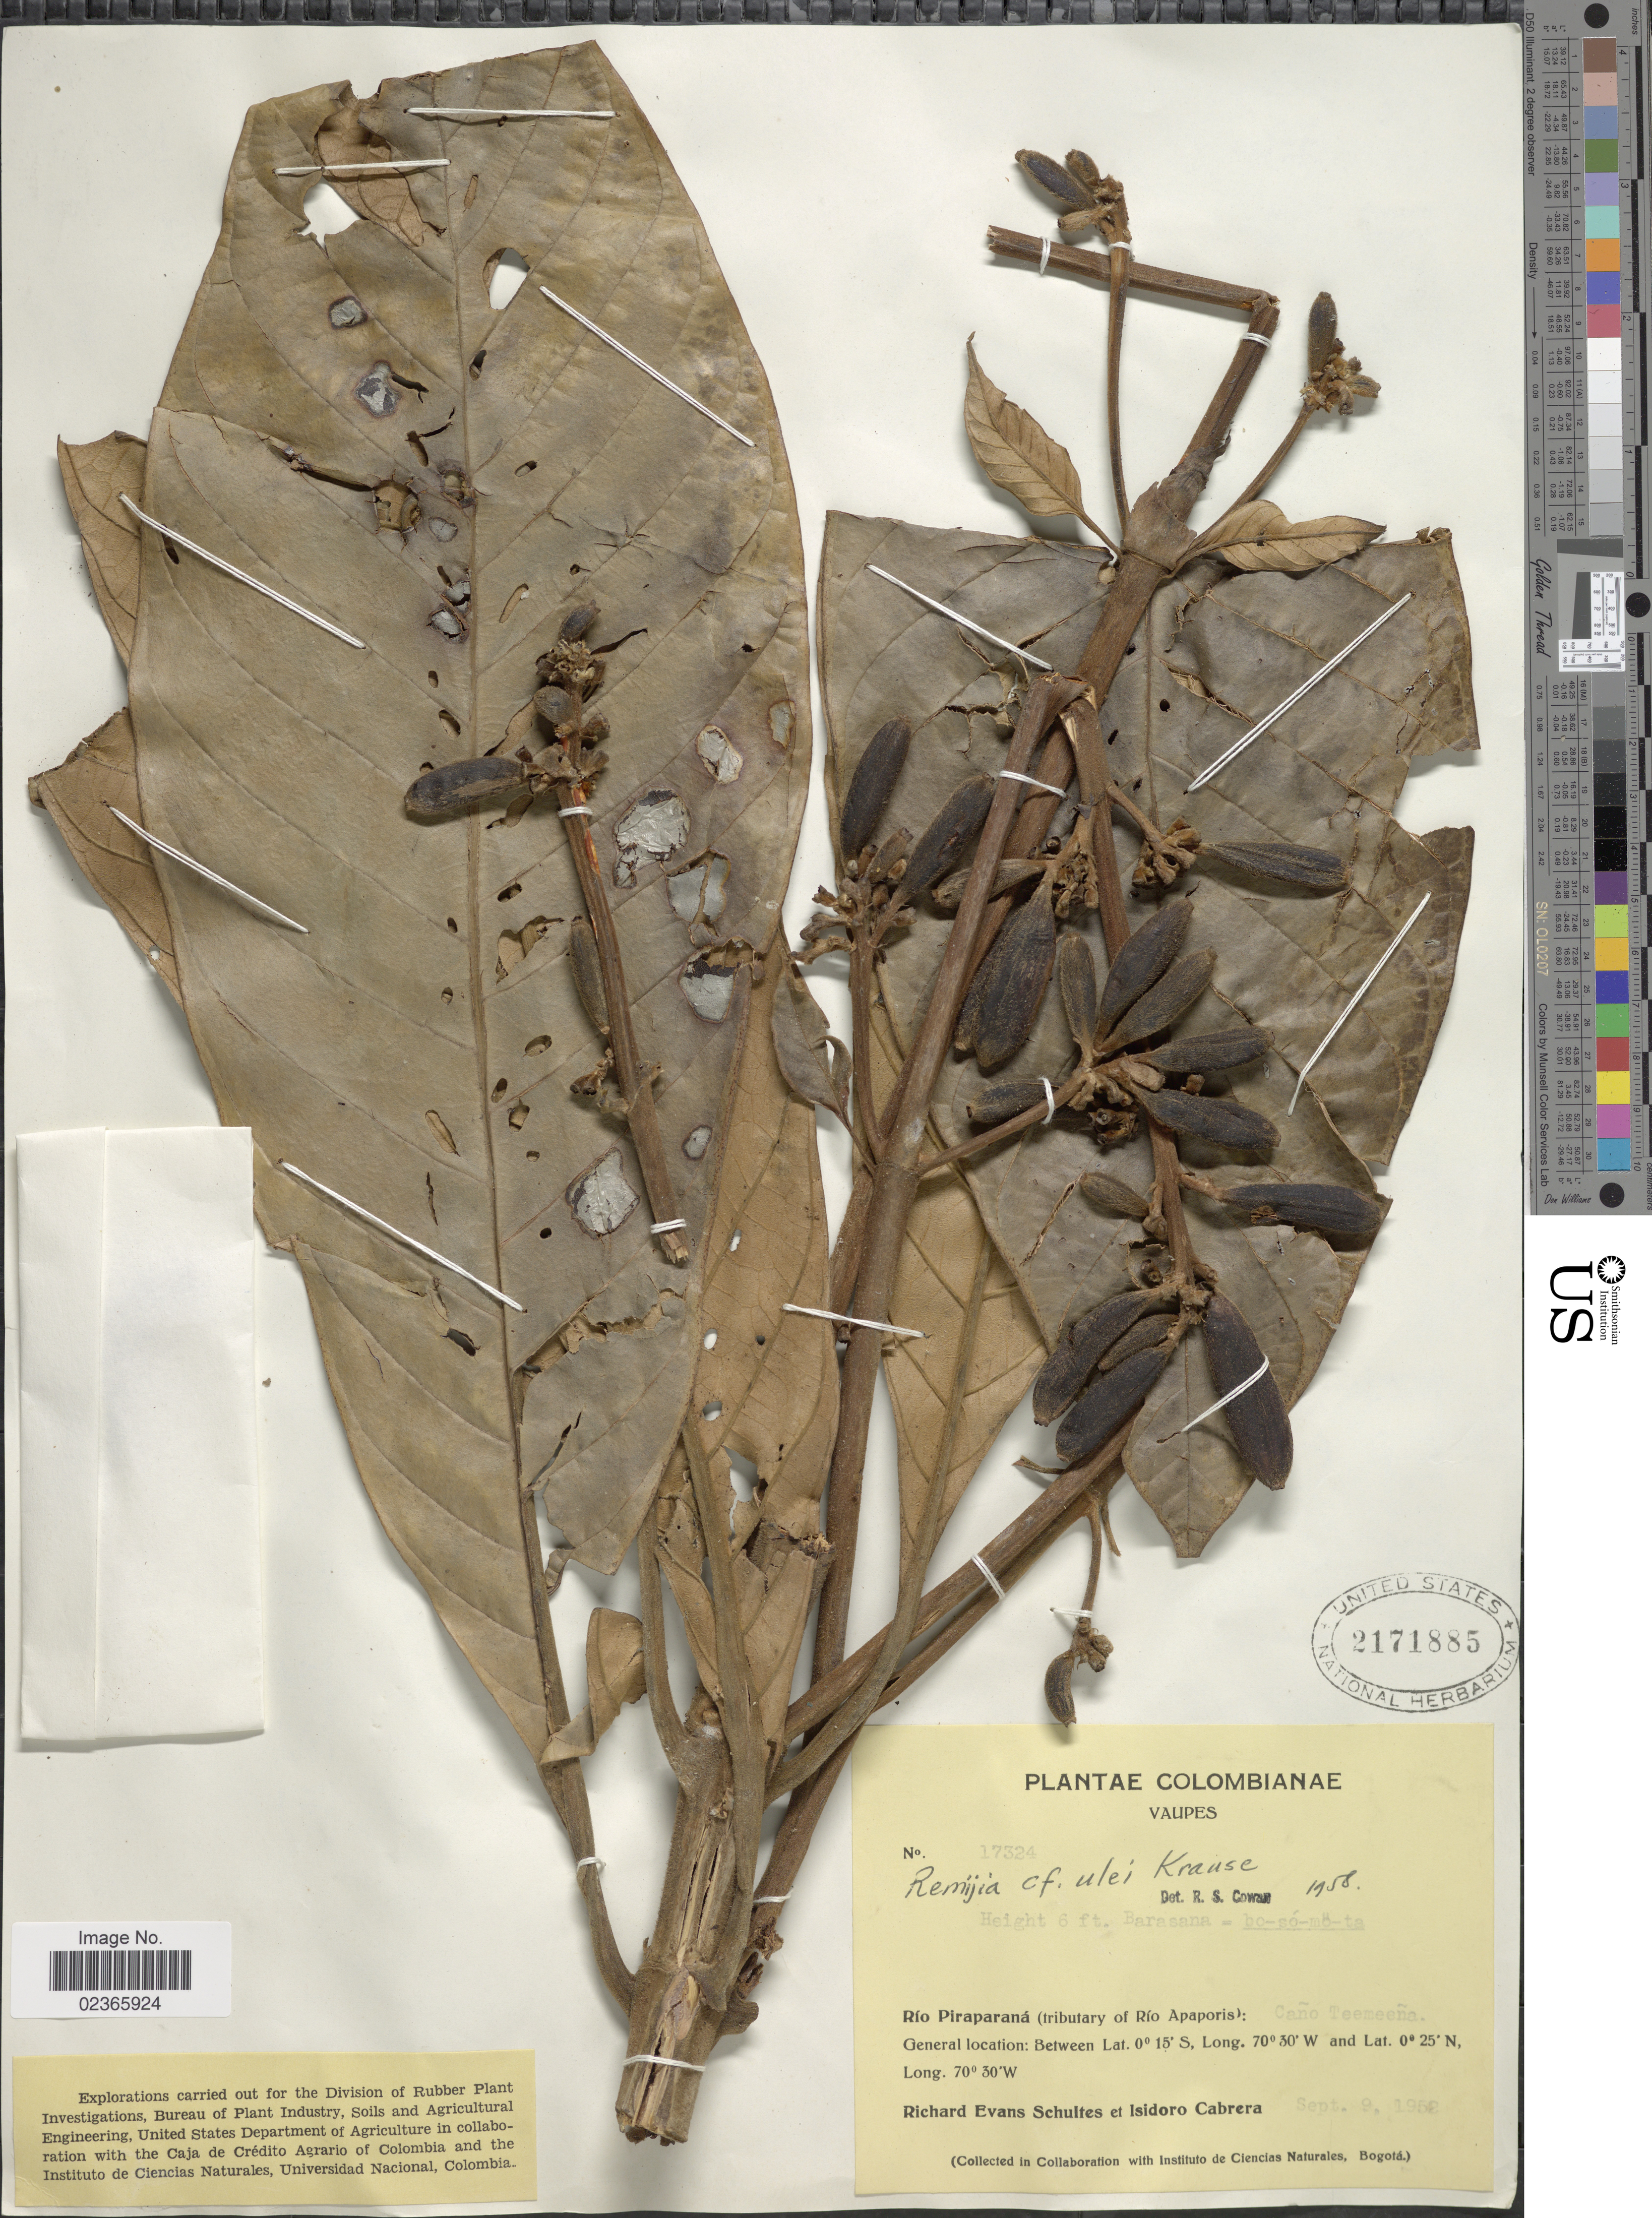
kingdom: Plantae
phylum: Tracheophyta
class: Magnoliopsida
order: Gentianales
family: Rubiaceae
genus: Remijia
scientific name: Remijia ulei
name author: K. Krause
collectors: R. E. Schultes & I. Cabrera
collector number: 17324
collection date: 1952-09-09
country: Colombia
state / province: Vaupés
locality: Rio Piraparana (tributary of Rio Apaporis) Cano Teemeena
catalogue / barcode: US 2171885